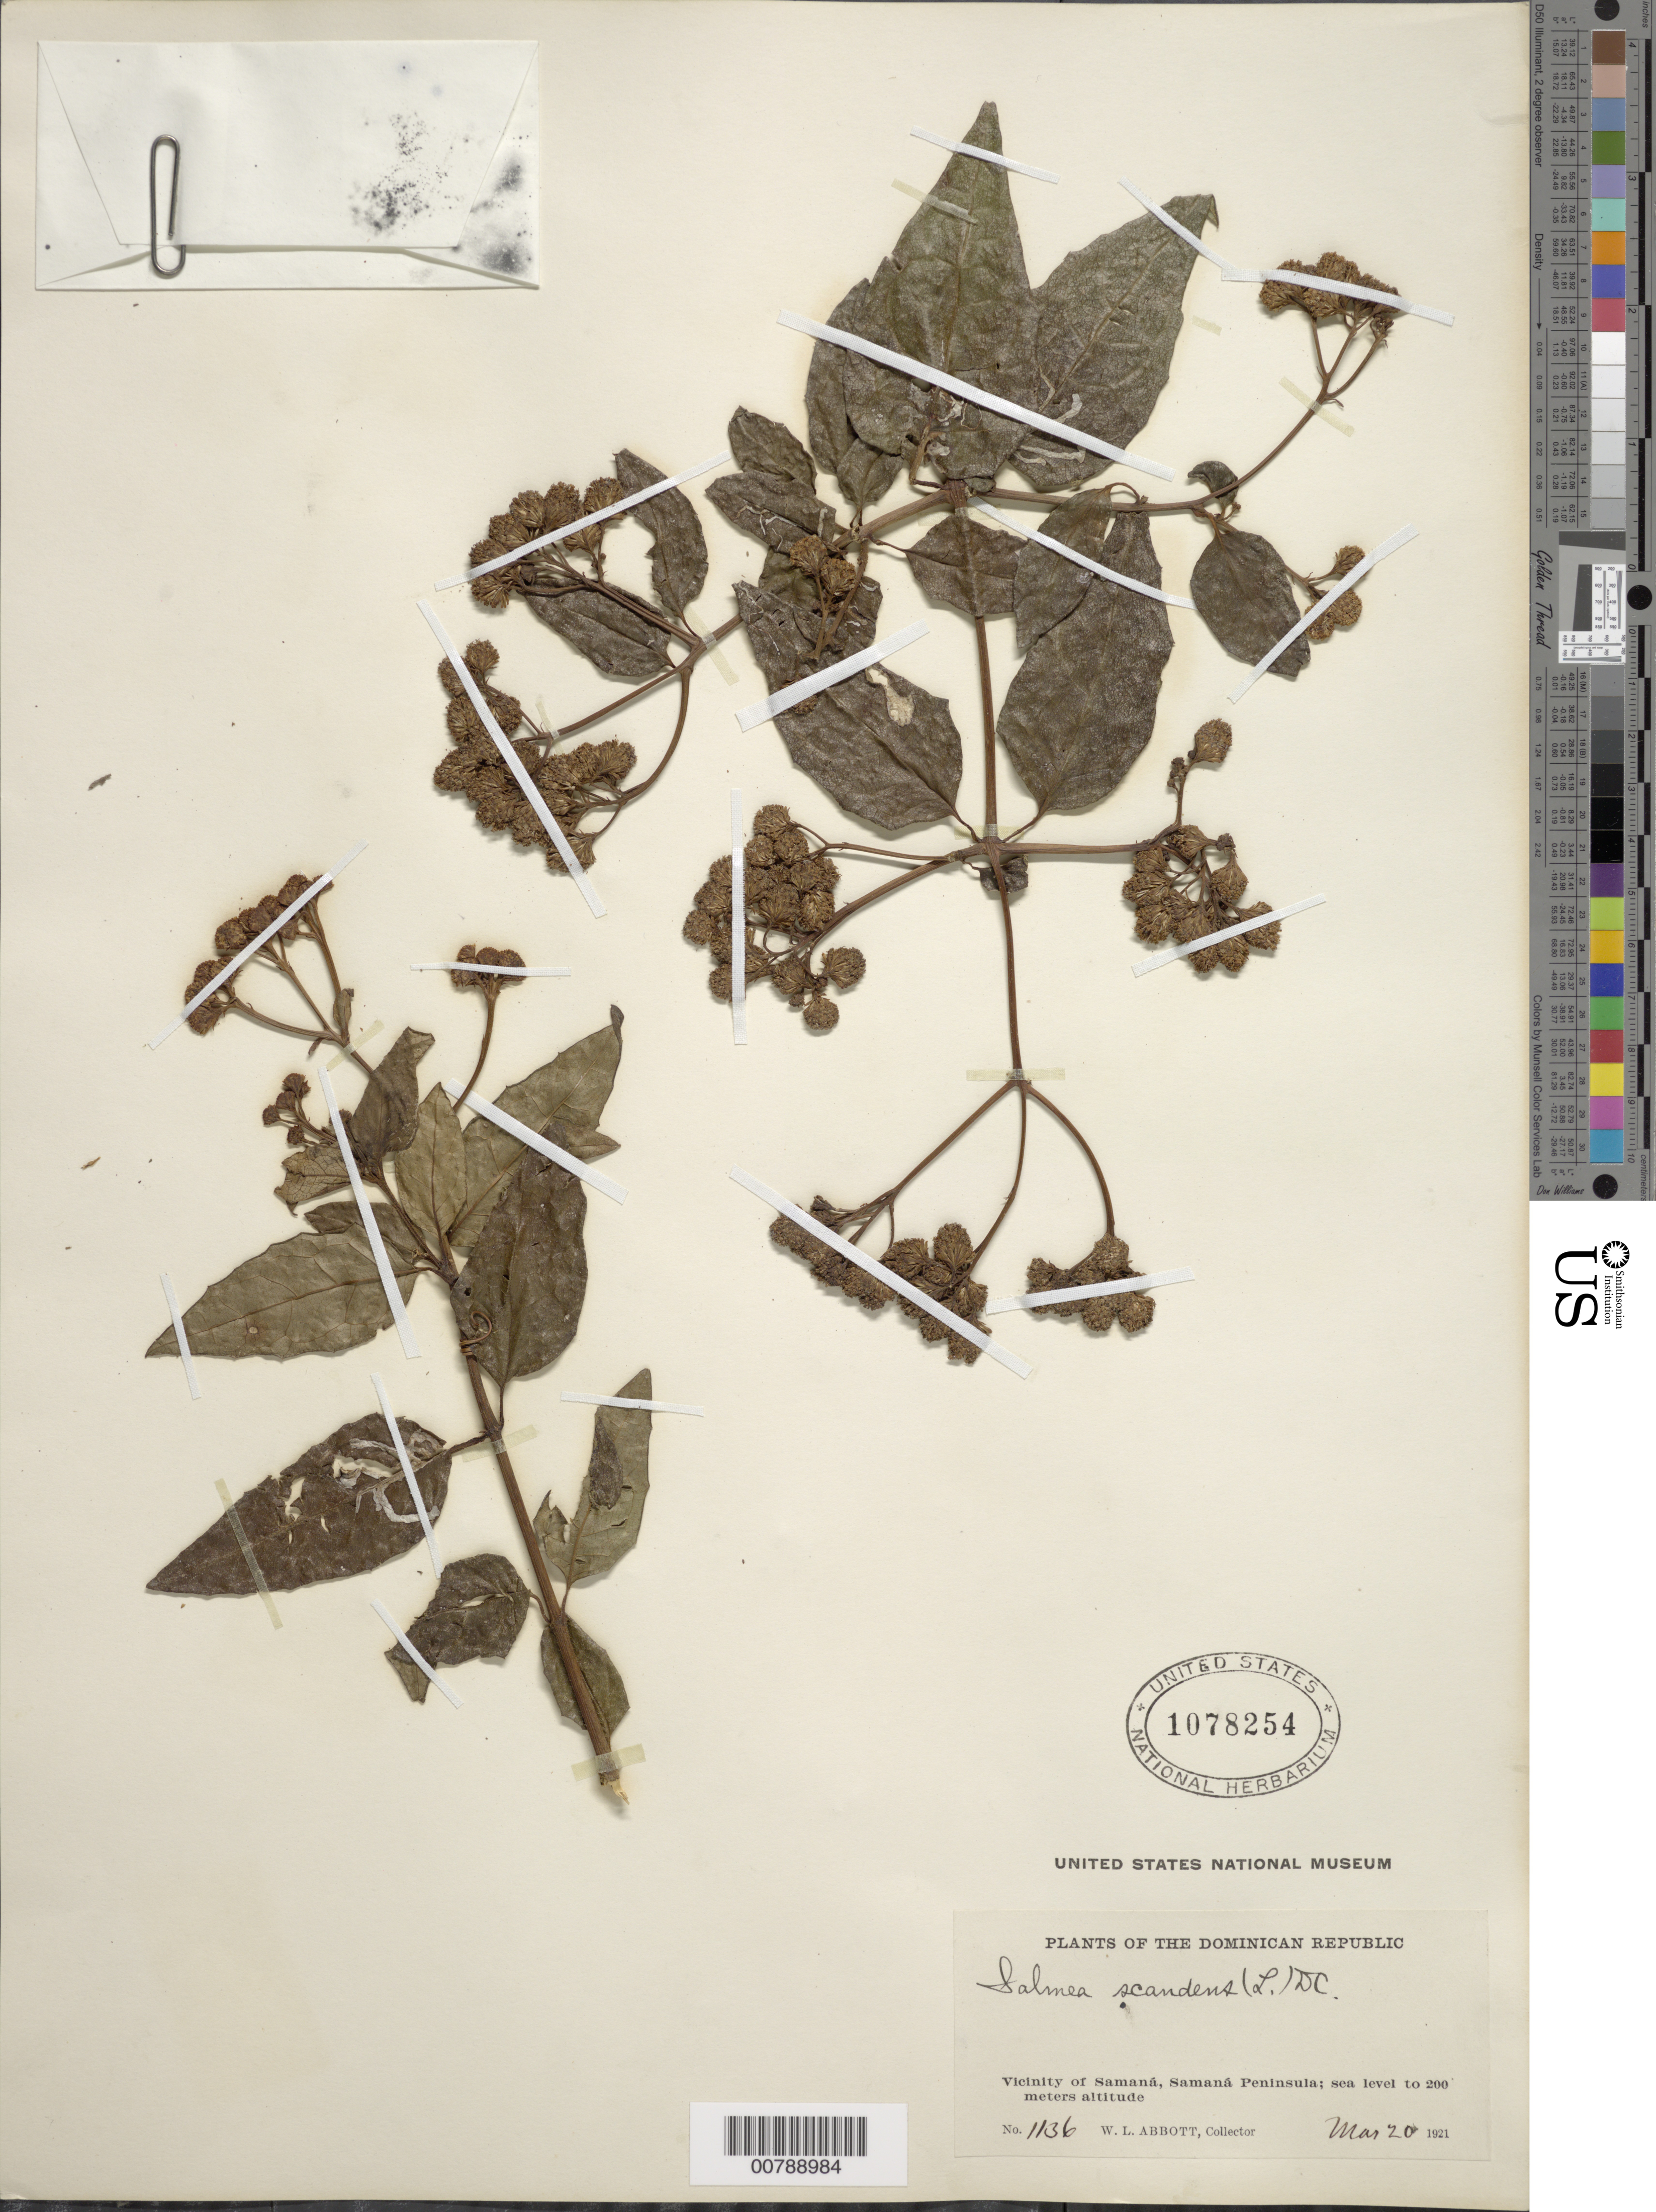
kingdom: Plantae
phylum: Tracheophyta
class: Magnoliopsida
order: Asterales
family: Asteraceae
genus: Salmea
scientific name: Salmea scandens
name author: (L.) DC.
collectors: W. L. Abbott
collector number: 1136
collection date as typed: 20 Mar 1910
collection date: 1910-03-20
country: Dominican Republic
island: Hispaniola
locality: Vicinity of Samaná, Samaná Peninsula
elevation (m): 0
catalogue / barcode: US 1078254